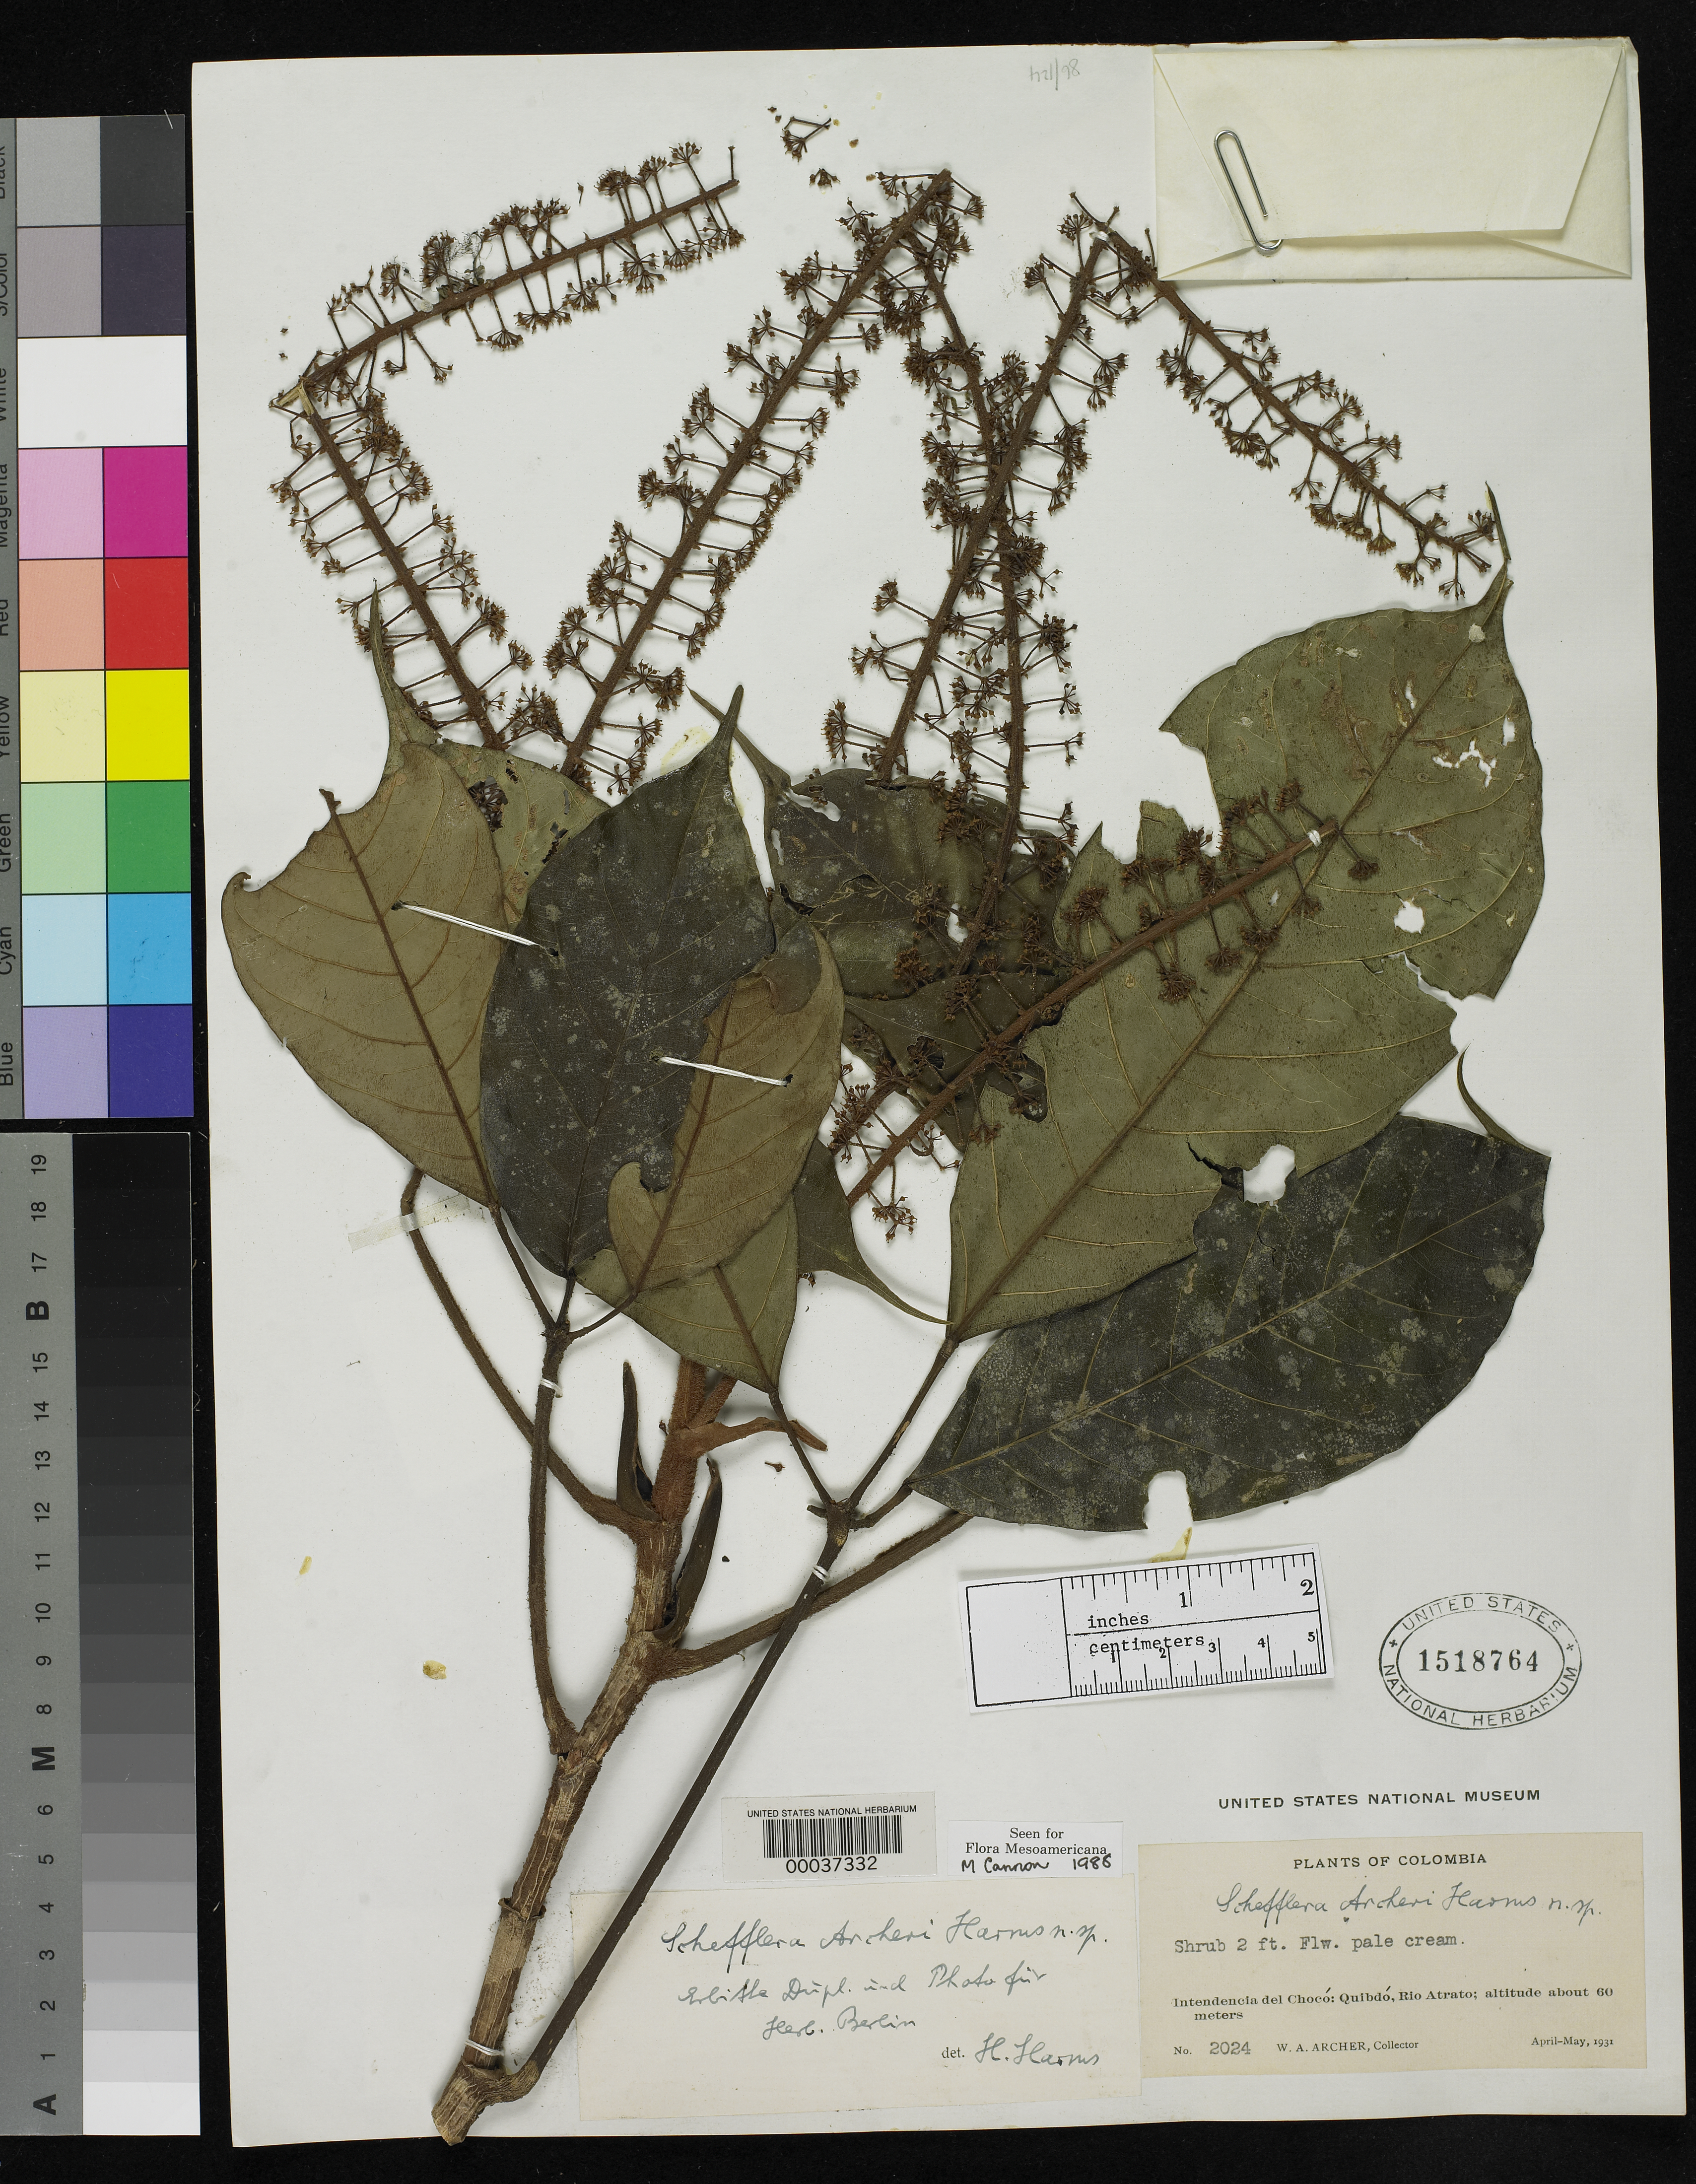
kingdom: Plantae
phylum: Tracheophyta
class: Magnoliopsida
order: Apiales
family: Araliaceae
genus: Schefflera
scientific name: Schefflera archeri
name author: Harms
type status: Holotype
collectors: W. A. Archer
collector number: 2024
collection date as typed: Apr 1931 to -- May 1931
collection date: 1931-04/1931-05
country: Colombia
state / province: Chocó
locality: Quibdo, Rio Atrato.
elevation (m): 60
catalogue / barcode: US 1518764